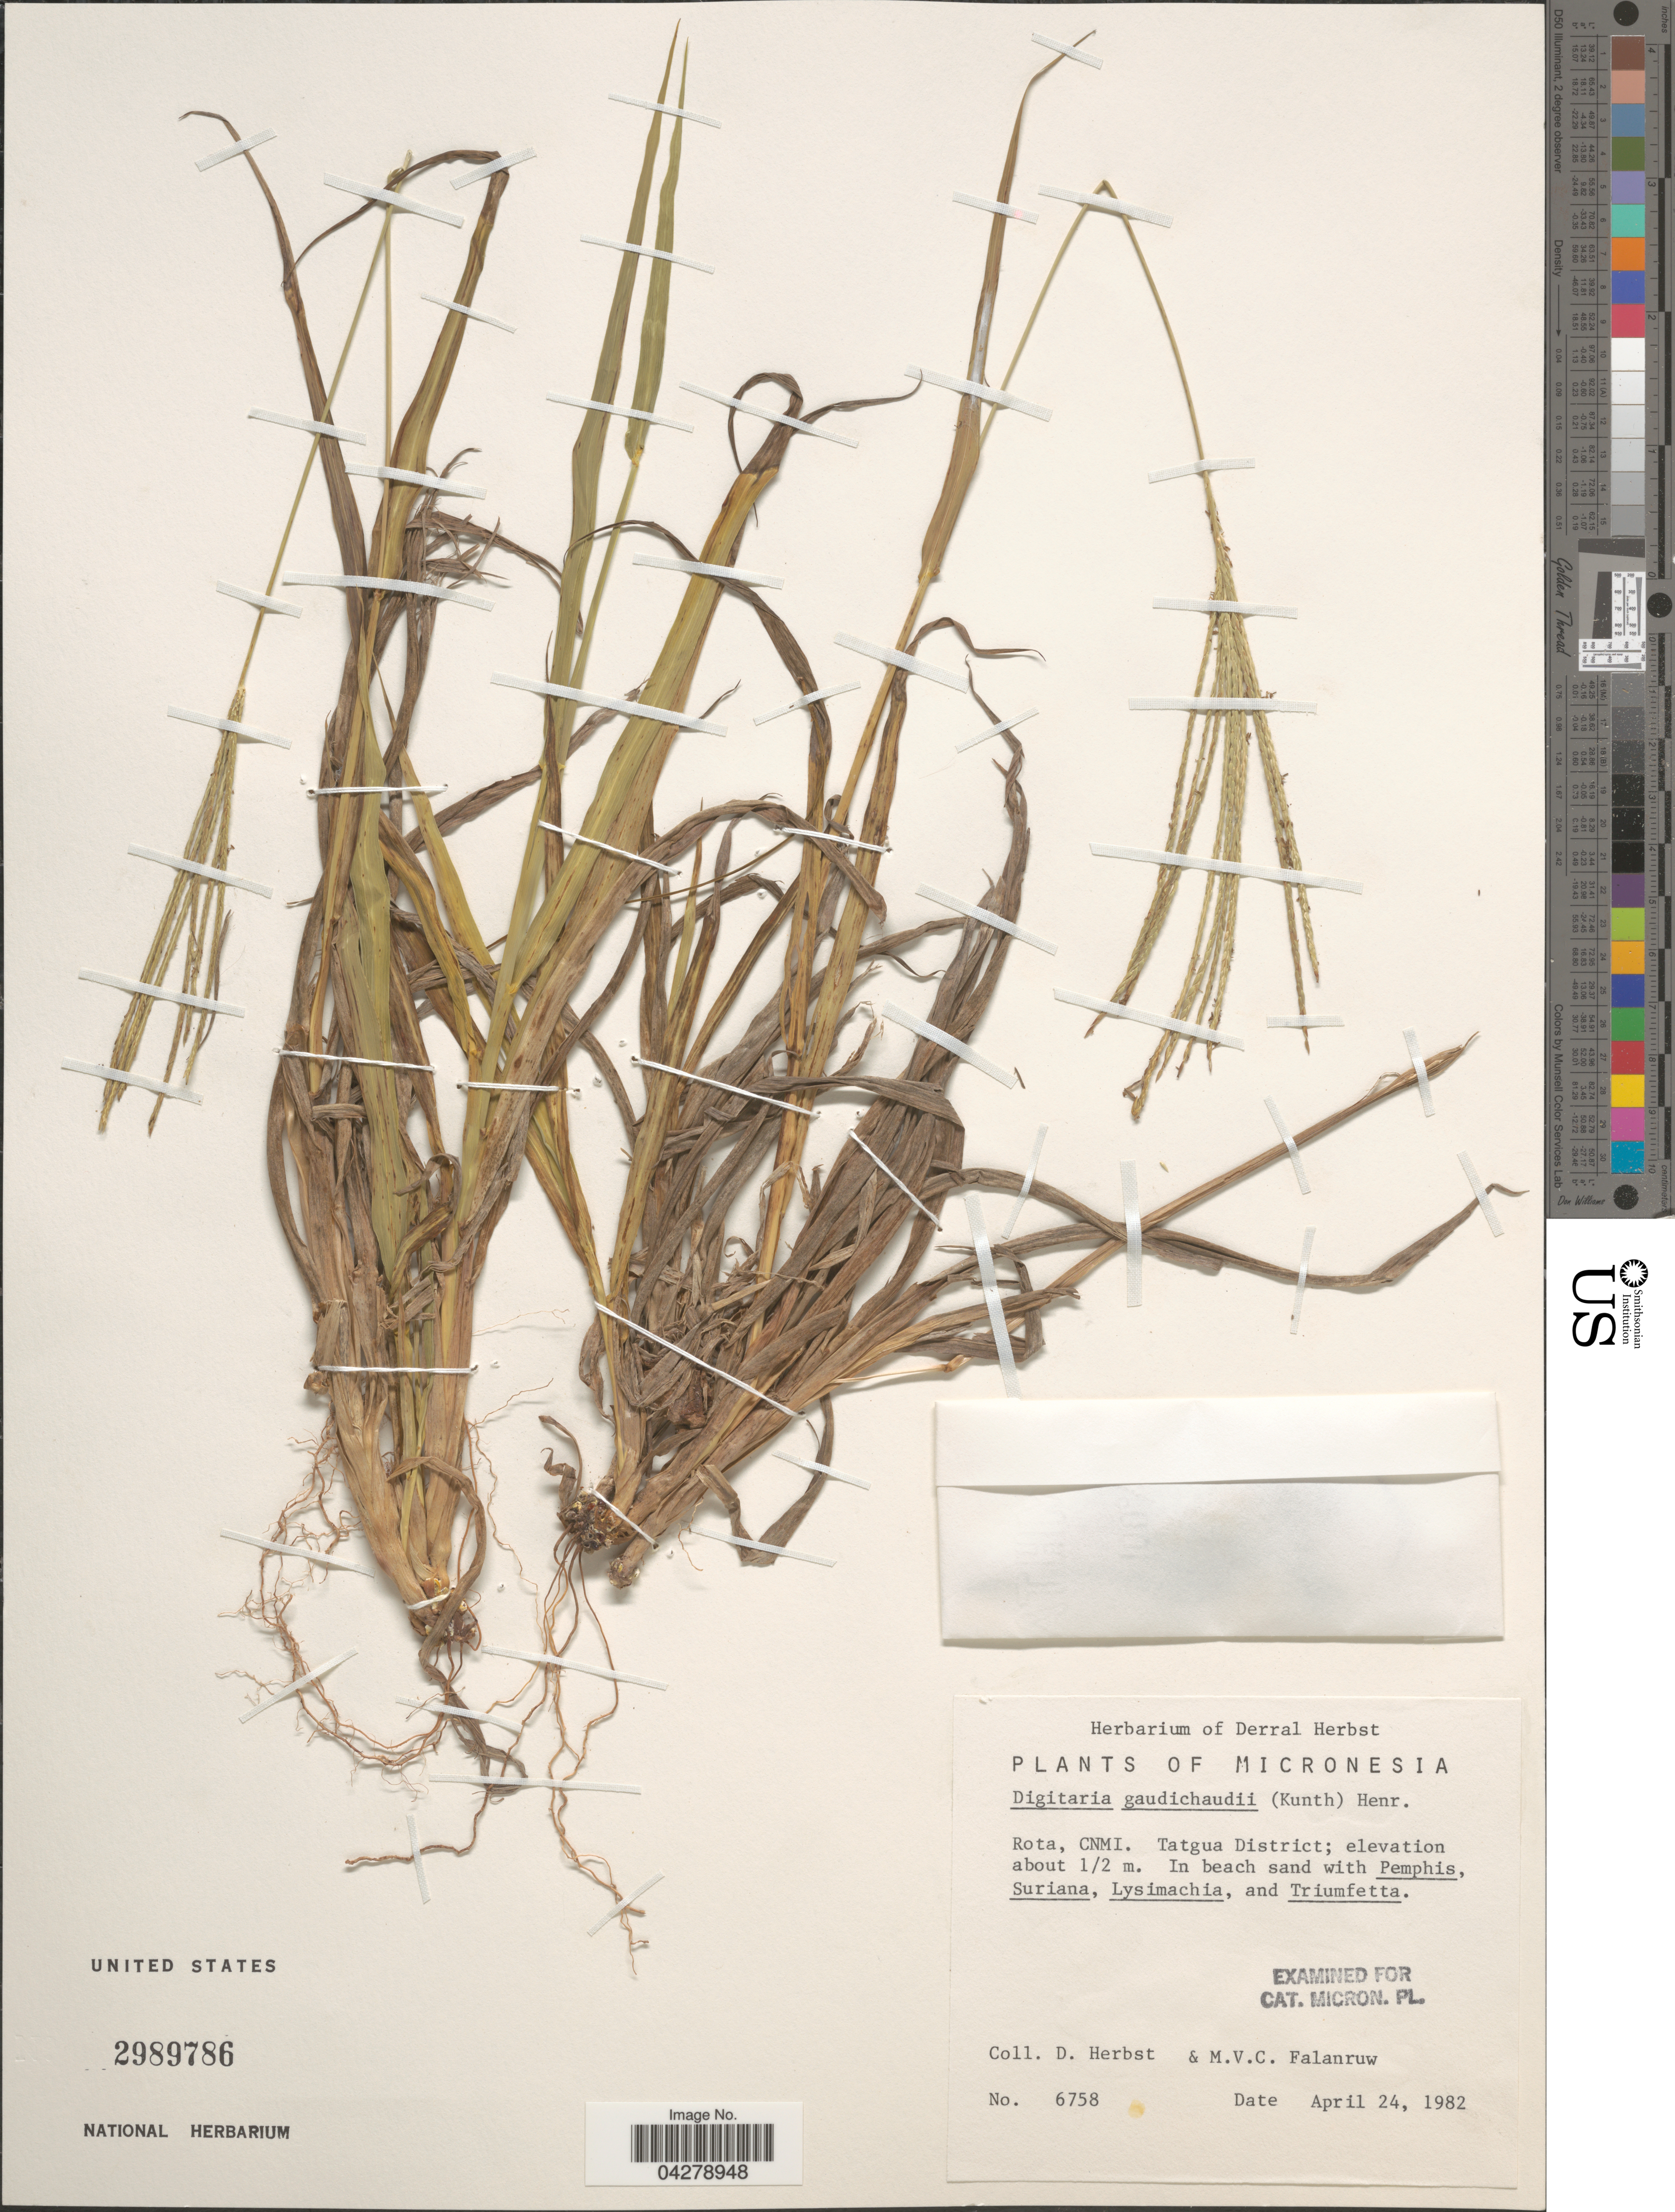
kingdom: Plantae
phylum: Tracheophyta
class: Liliopsida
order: Poales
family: Poaceae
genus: Digitaria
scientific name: Digitaria gaudichaudii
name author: (Kunth) Ham.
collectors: D. Herbst & M. V. Falanruw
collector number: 6758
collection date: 1982-04-24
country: Northern Mariana Islands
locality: Micronesia. Rota, CNMI. Tatgua District. In beach sand.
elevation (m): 0.5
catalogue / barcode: US 2989786